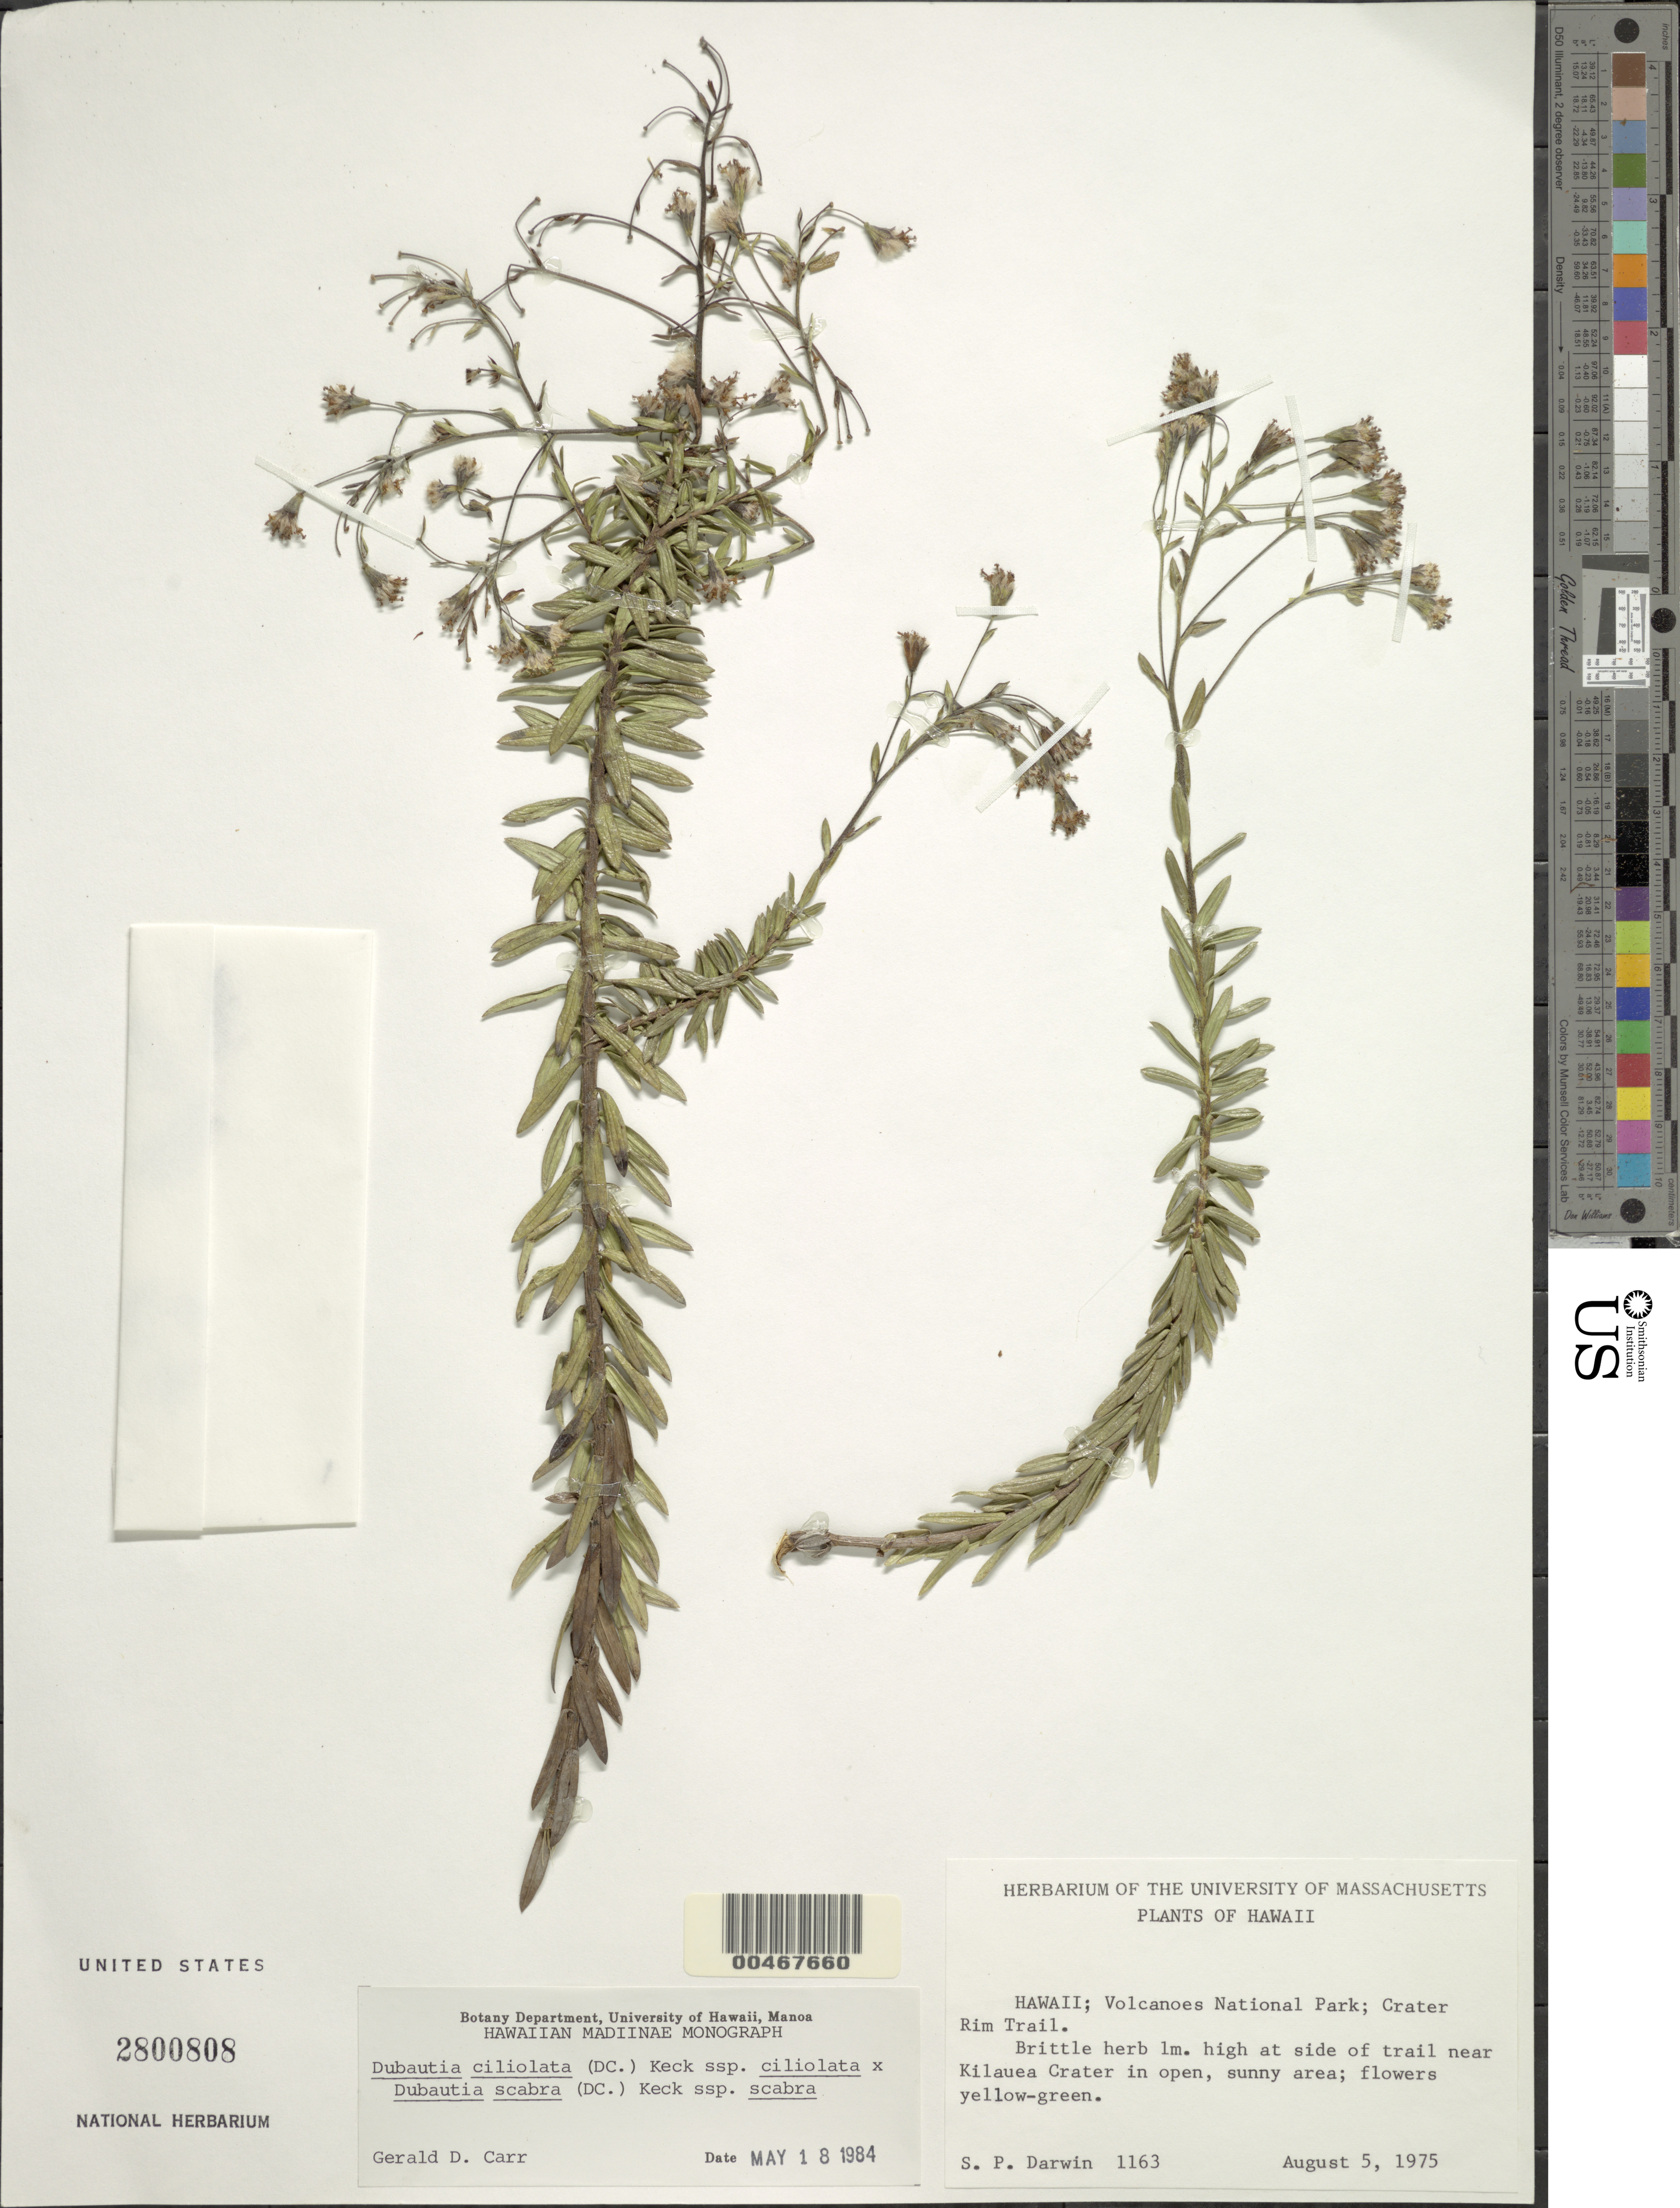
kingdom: Plantae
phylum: Tracheophyta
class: Magnoliopsida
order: Asterales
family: Asteraceae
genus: Dubautia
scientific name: Dubautia ciliolata subsp. ciliolata x D. scabra (DC.) D.D. Keck subsp. scabra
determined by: Carr, G. D.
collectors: S. P. Darwin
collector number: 1163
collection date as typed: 5 Aug 1975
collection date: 1975-08-05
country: United States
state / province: Hawaii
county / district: Hawaii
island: Hawaii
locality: Volcanoes National Park; Crater Rim Trail, side of trail near Kilauea Crater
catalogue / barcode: US 2800808